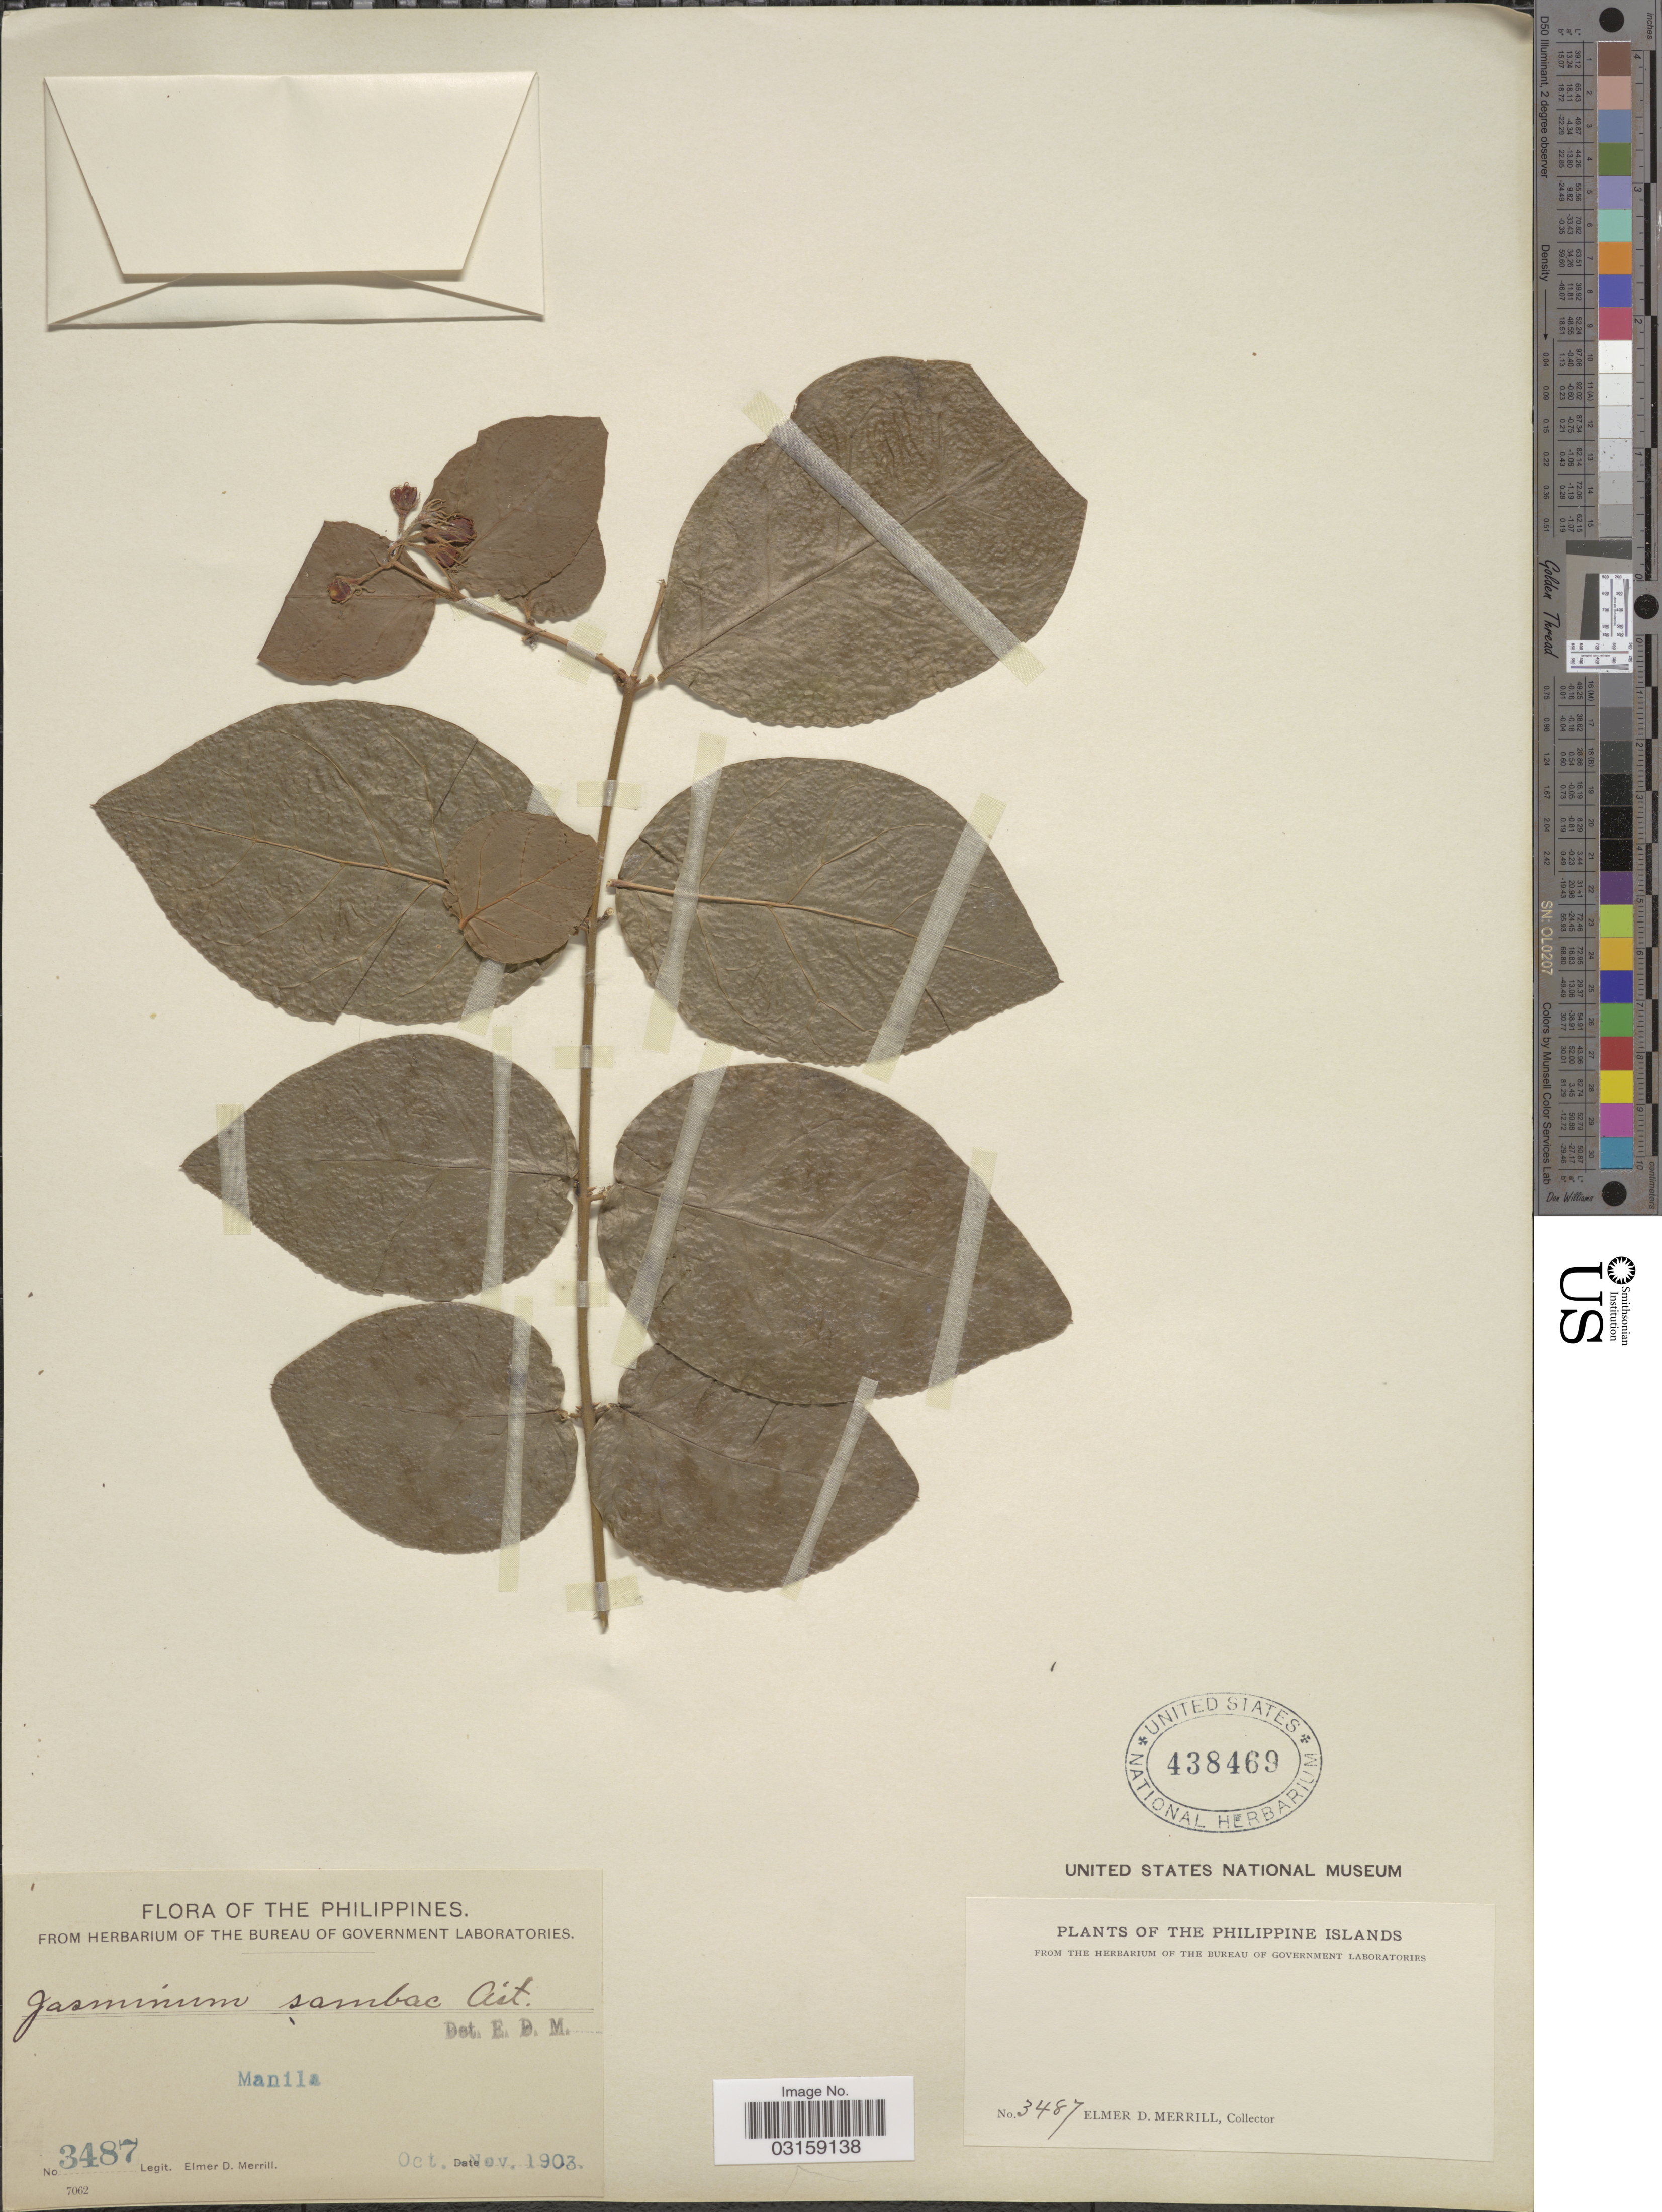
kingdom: Plantae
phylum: Tracheophyta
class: Magnoliopsida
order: Lamiales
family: Oleaceae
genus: Jasminum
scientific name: Jasminum sambac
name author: (L.) Aiton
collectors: E. D. Merrill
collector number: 3487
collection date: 1903-10/1903-11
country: Philippines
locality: Philippine Islands. Manila.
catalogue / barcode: US 438469